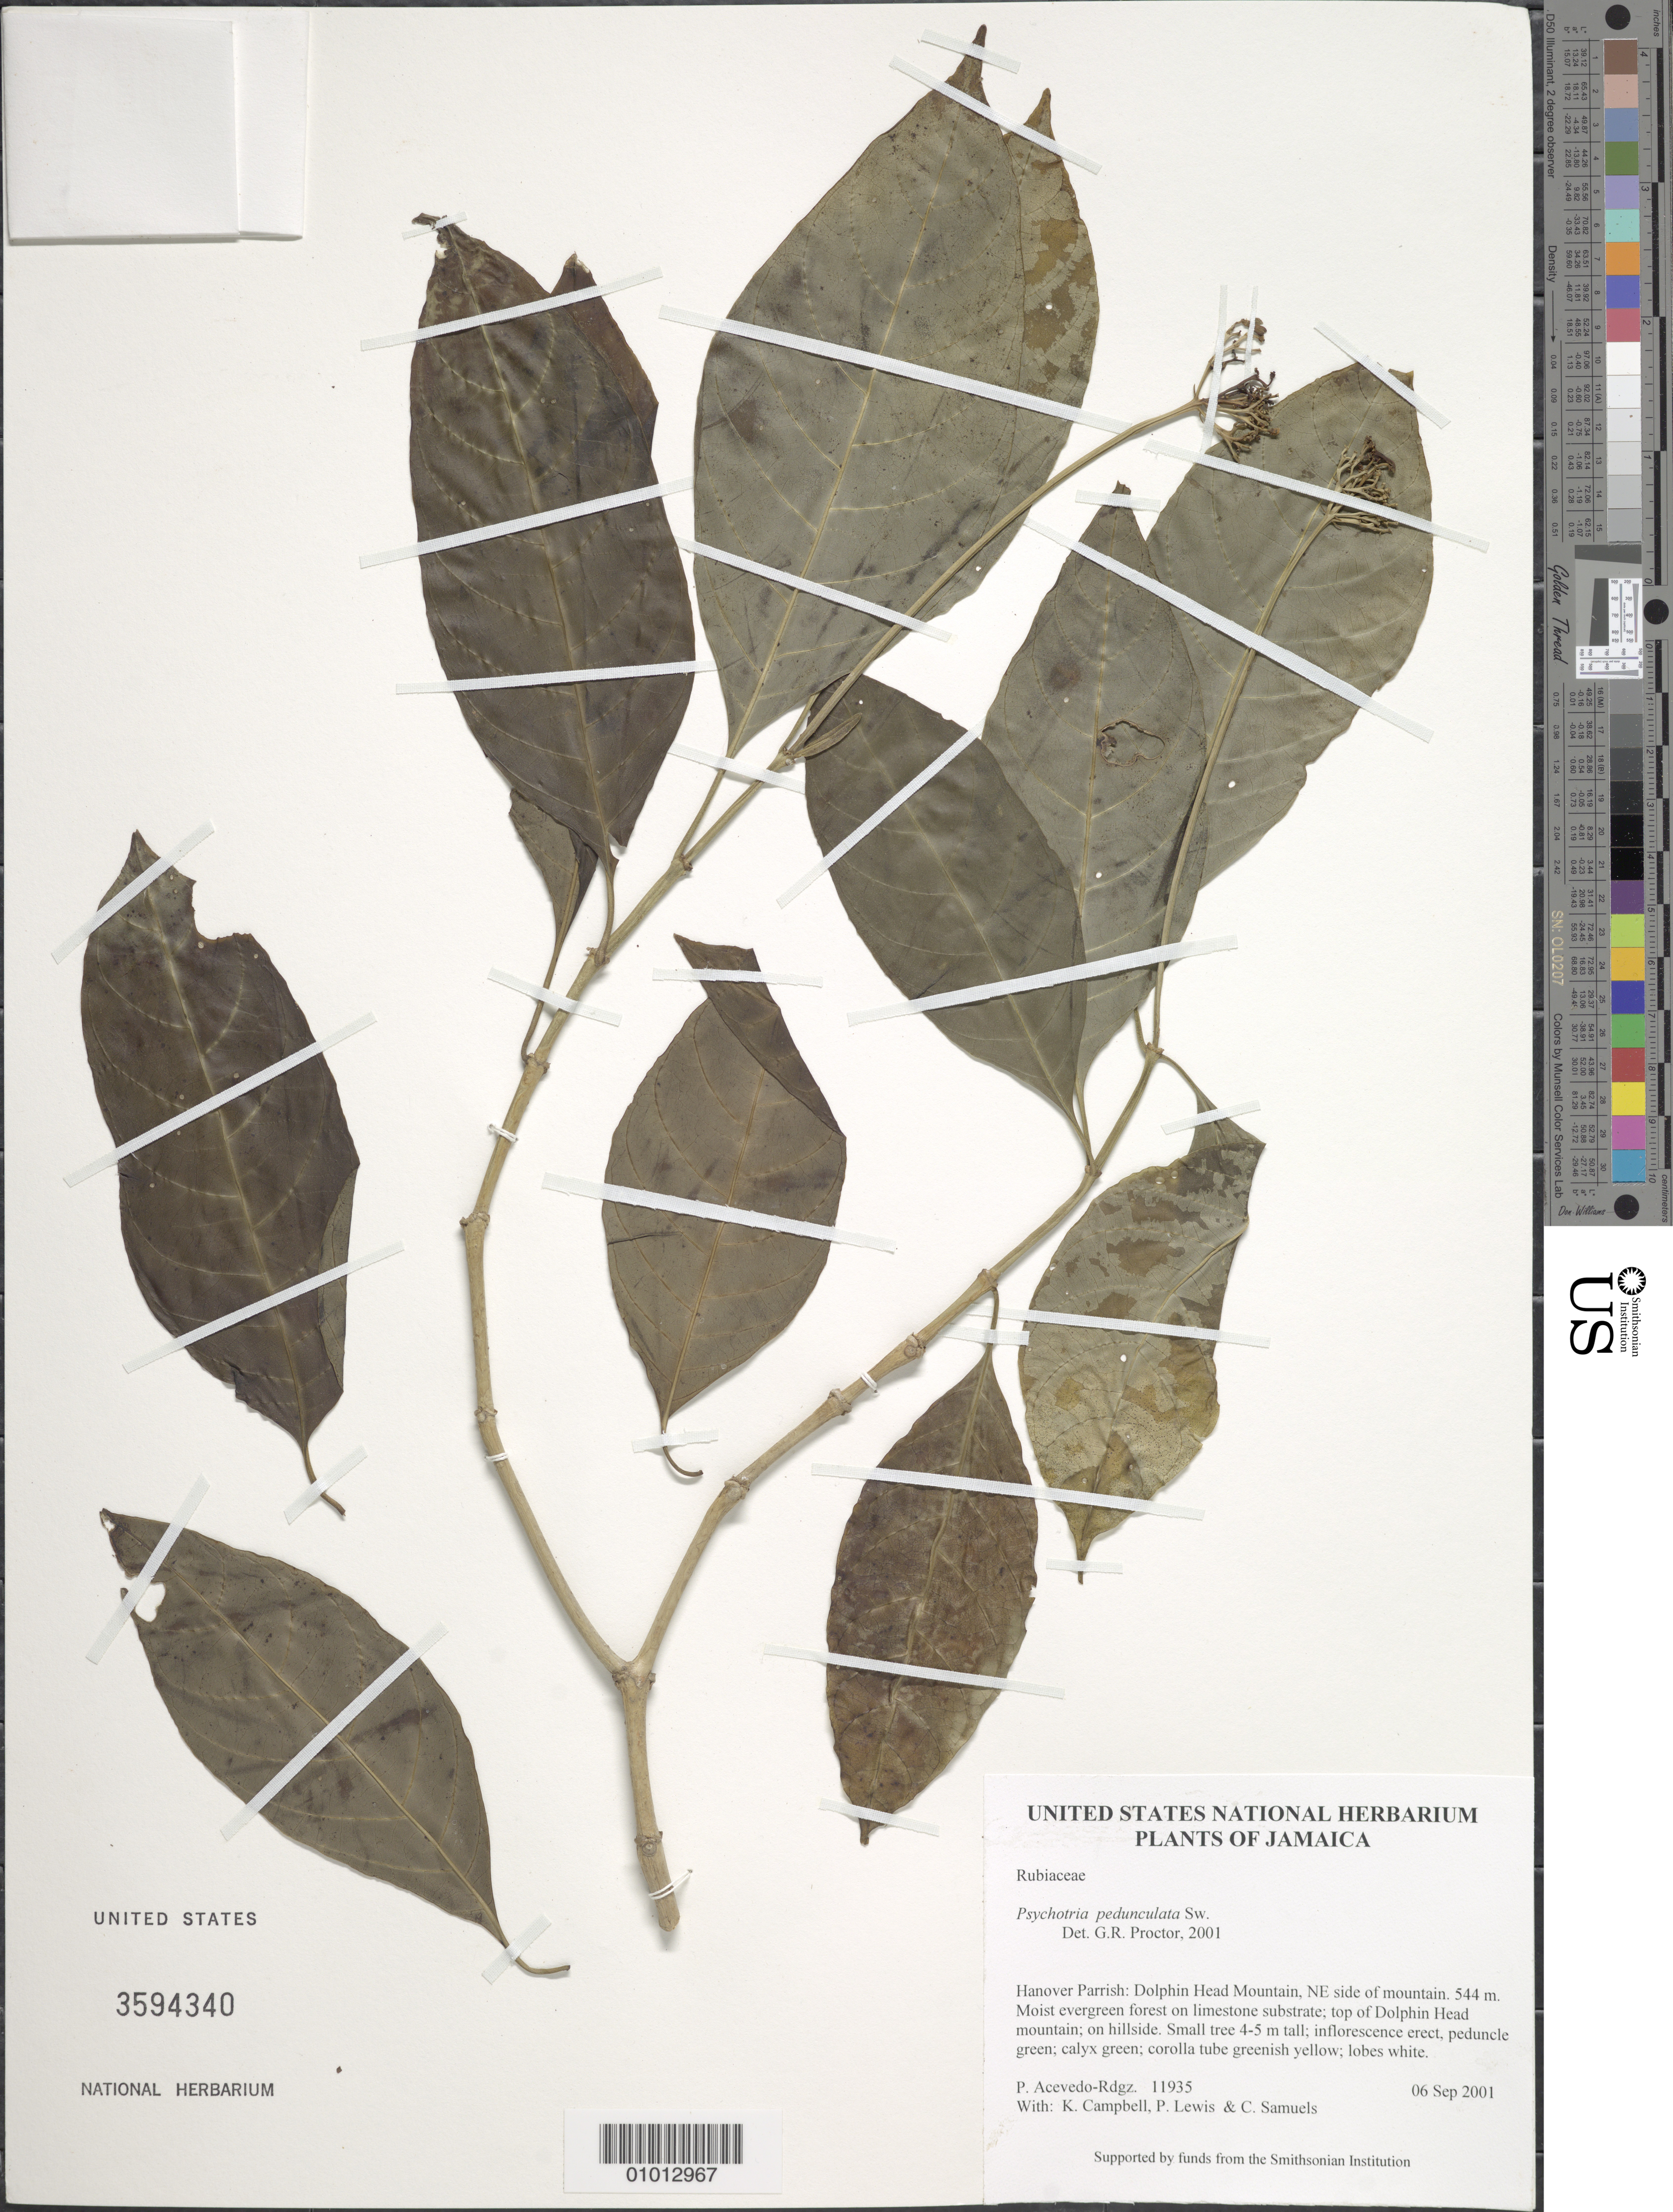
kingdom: Plantae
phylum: Tracheophyta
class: Magnoliopsida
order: Gentianales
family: Rubiaceae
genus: Psychotria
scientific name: Psychotria pedunculata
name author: Sw.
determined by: Proctor, G. R.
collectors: P. Acevedo-Rodr., K. Campbell, P. Lewis & C. Samuels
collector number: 11935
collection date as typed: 06 Sep 2001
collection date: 2001-09-06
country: Jamaica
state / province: Hanover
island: Jamaica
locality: Hanover Parrish: Dolphin Head Mountain, NE side of mountain.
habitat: Moist evergreen forest on limestone substrate; top of Dolphin Head mountain; on hillside.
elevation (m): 544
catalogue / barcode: US 3594340